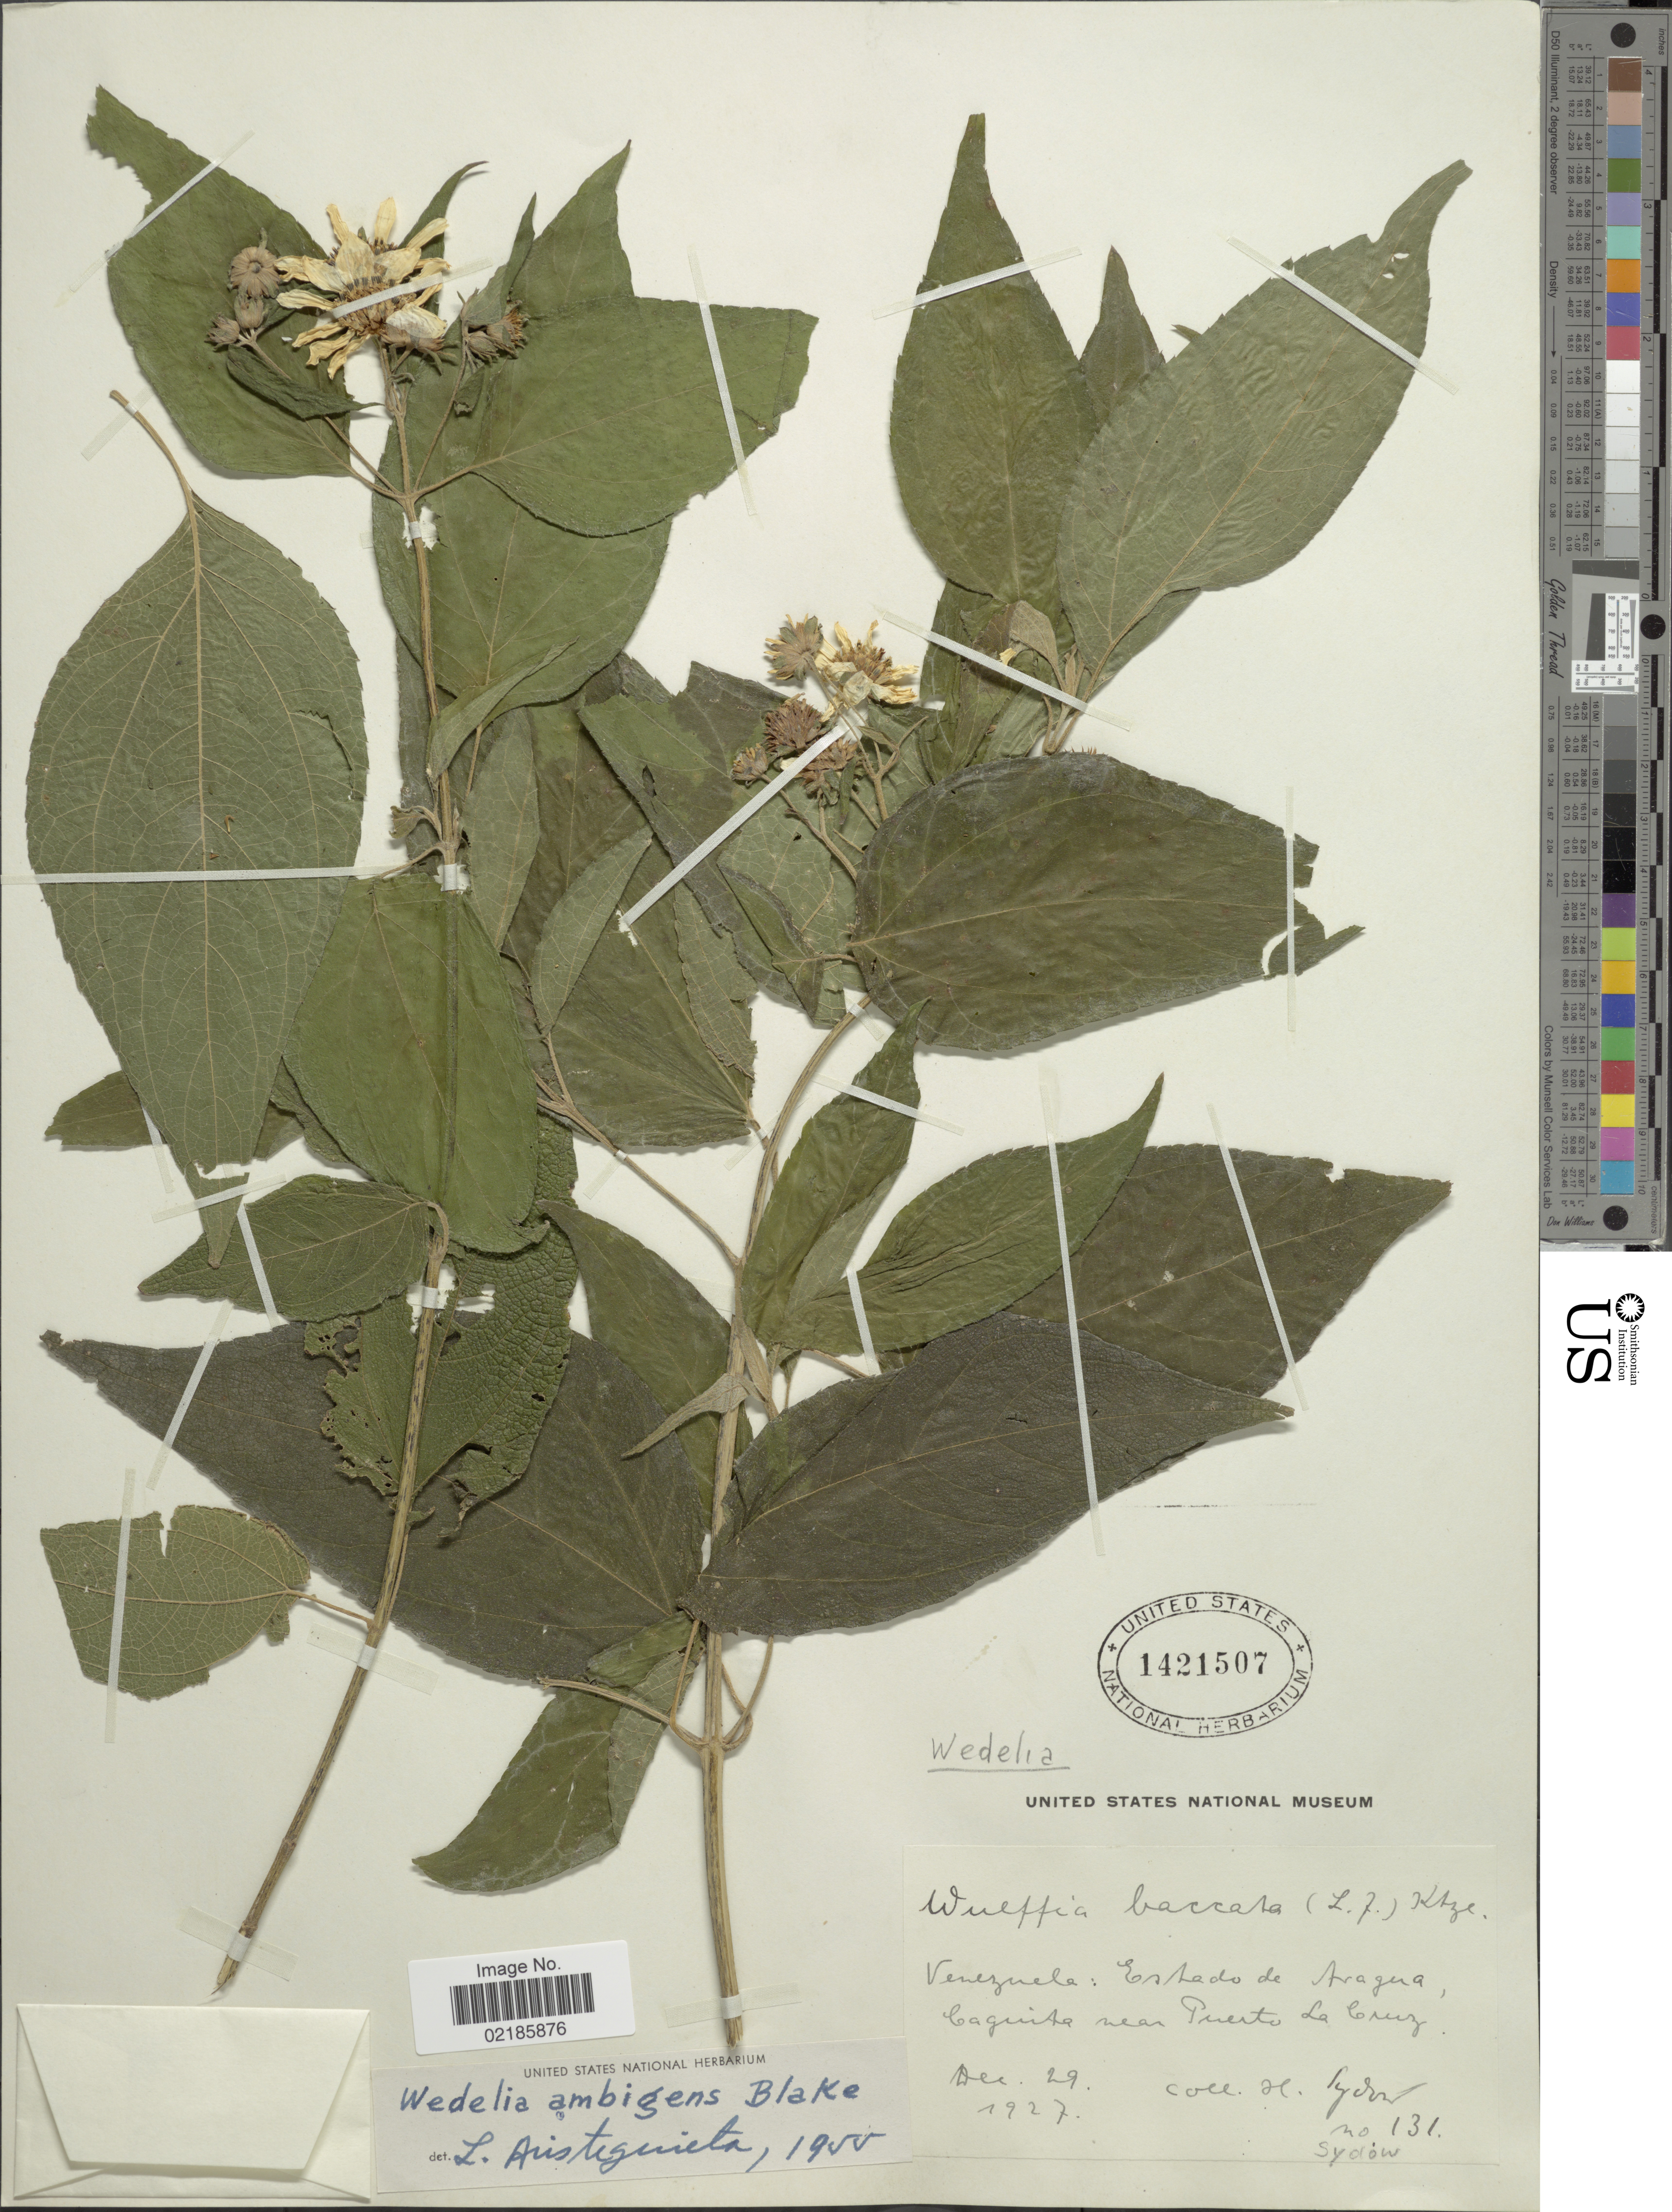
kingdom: Plantae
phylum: Tracheophyta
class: Magnoliopsida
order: Asterales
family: Asteraceae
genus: Wedelia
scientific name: Wedelia ambigens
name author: S.F. Blake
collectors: H. Sydow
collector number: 131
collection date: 1927-12-29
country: Venezuela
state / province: Aragua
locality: Baguita near Puerto La Cruz.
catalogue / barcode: US 1421507